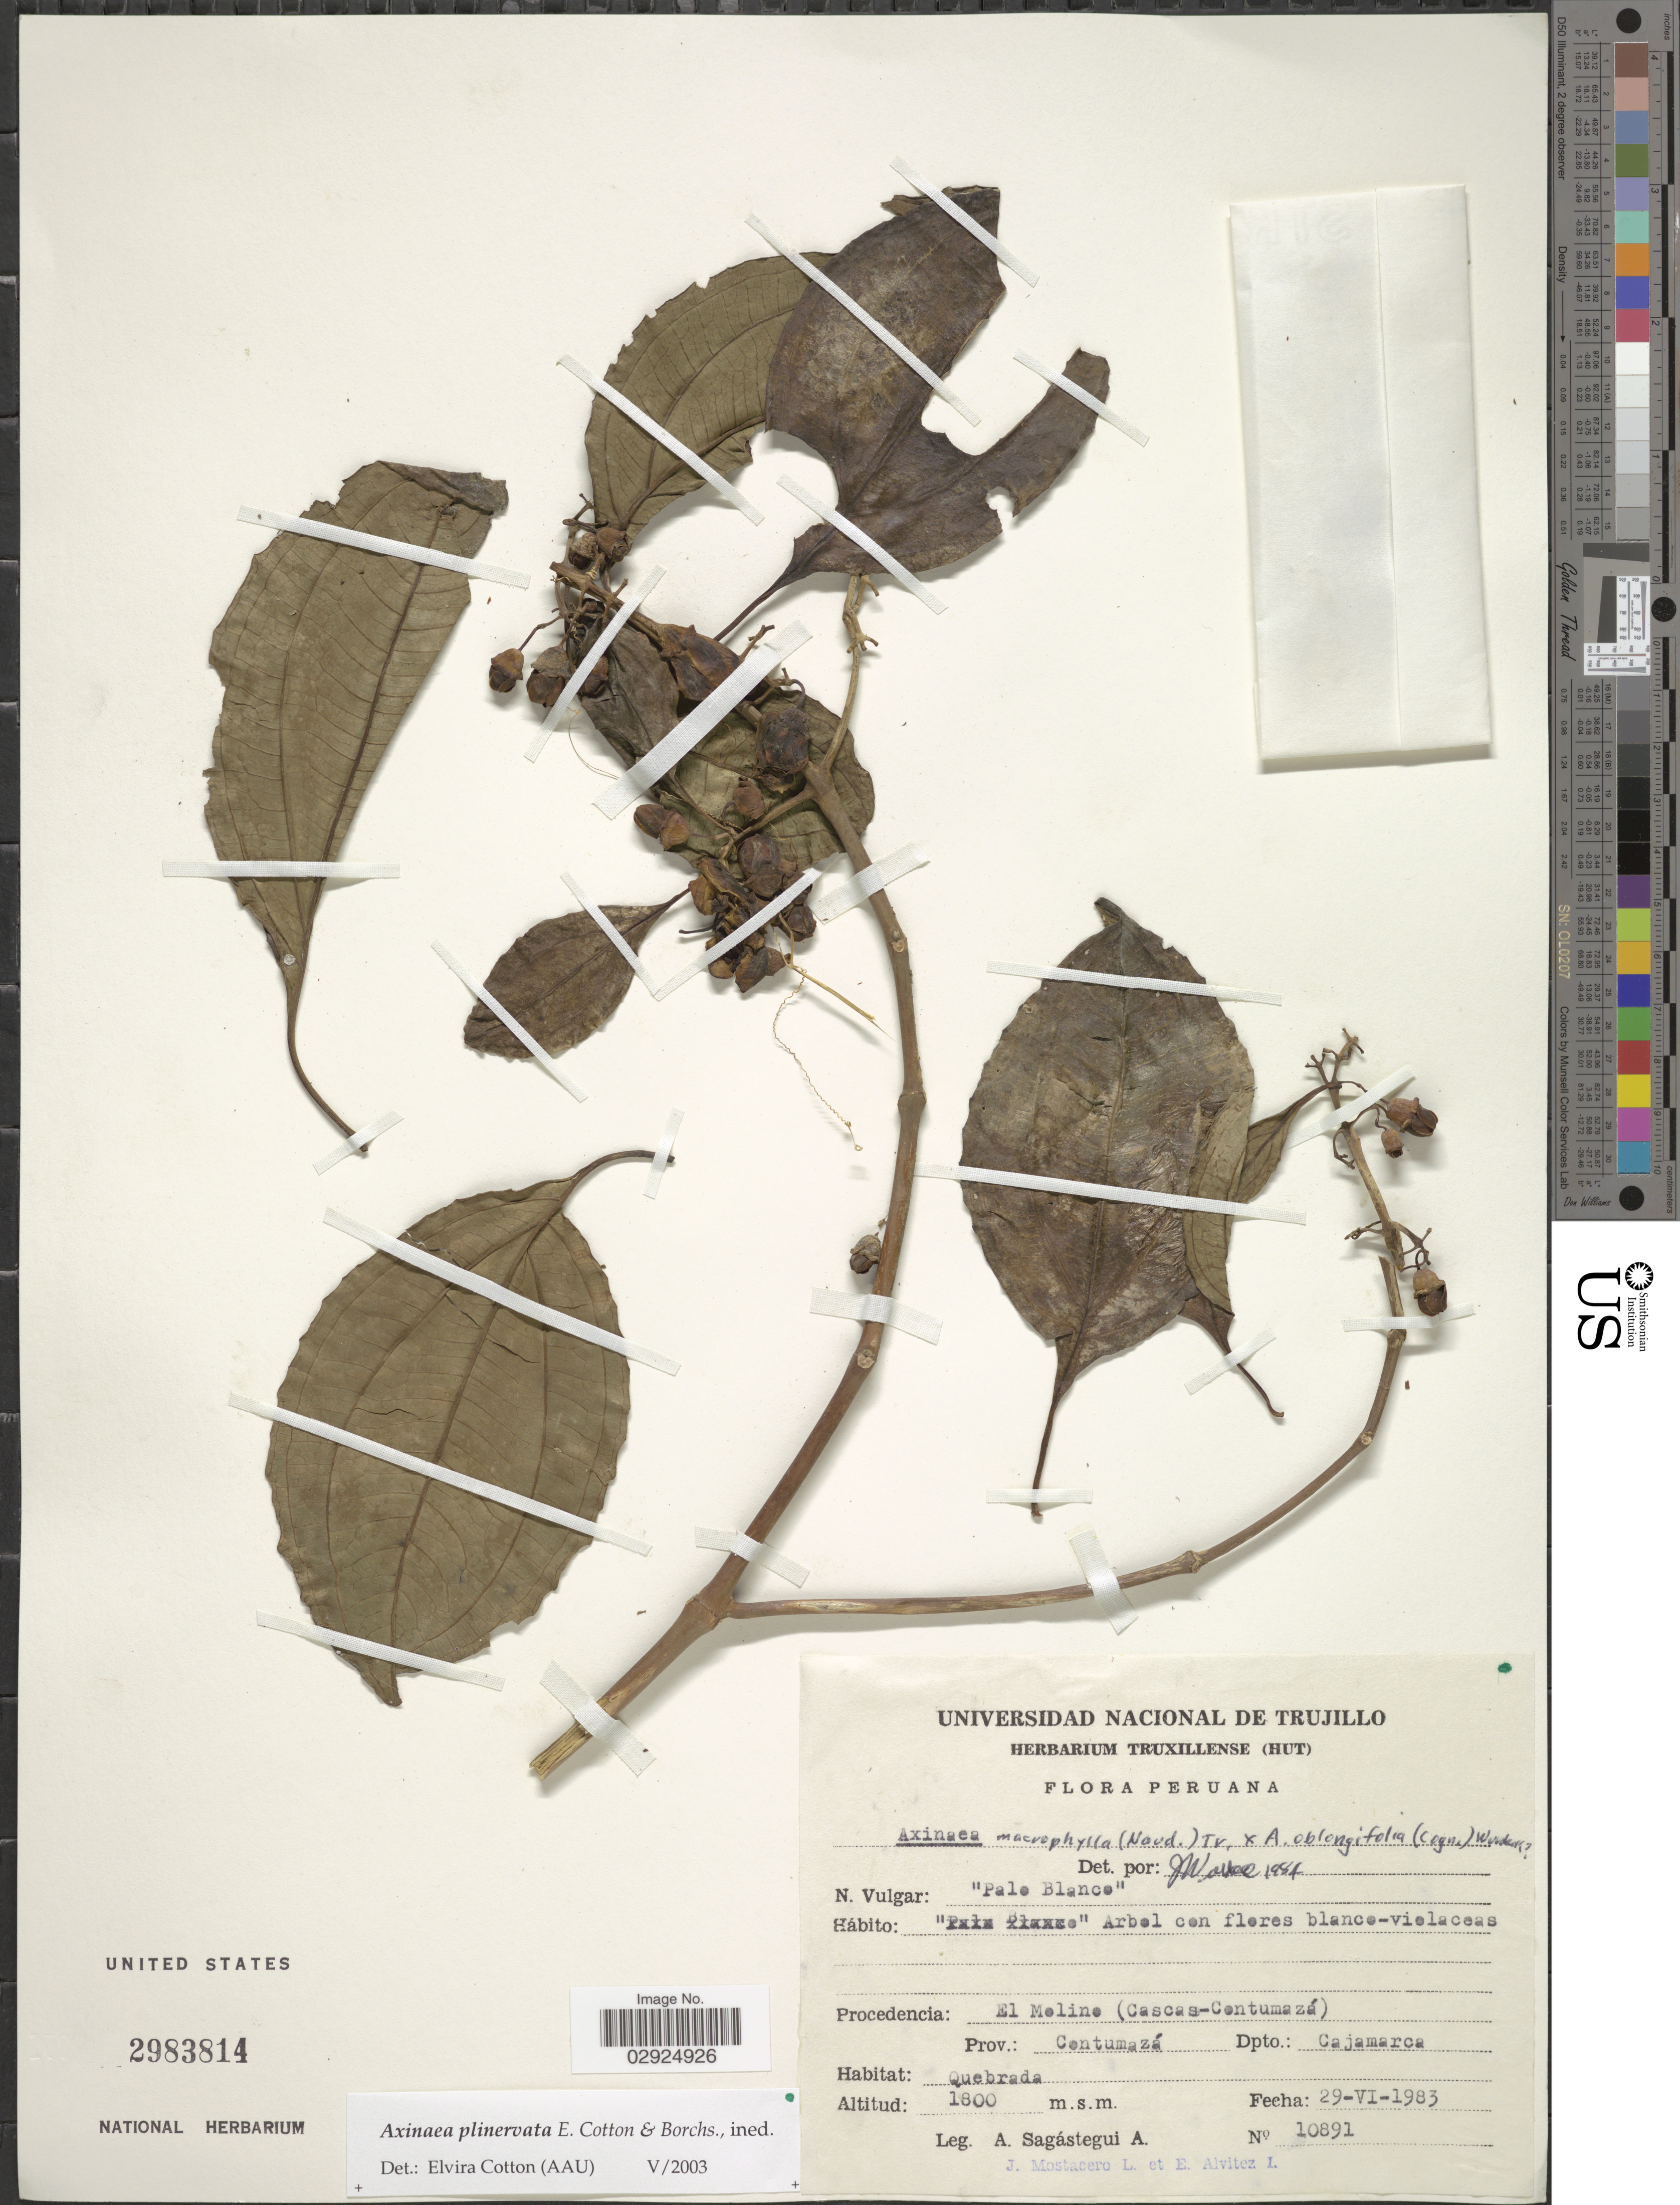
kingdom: Plantae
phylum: Tracheophyta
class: Magnoliopsida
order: Myrtales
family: Melastomataceae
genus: Axinaea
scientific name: Axinaea plinervata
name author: E. Cotton & Borchs.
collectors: A. Sagástegui A., J. Mostacero L. & E. Alvitez I.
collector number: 10891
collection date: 1983-06-29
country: Peru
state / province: Cajamarca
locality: Procedencia: El Molino (Cascas-Contumazá) Prov.: Contumazá, Dpto.: Cajamarca.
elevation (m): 1800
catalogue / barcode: US 2983814